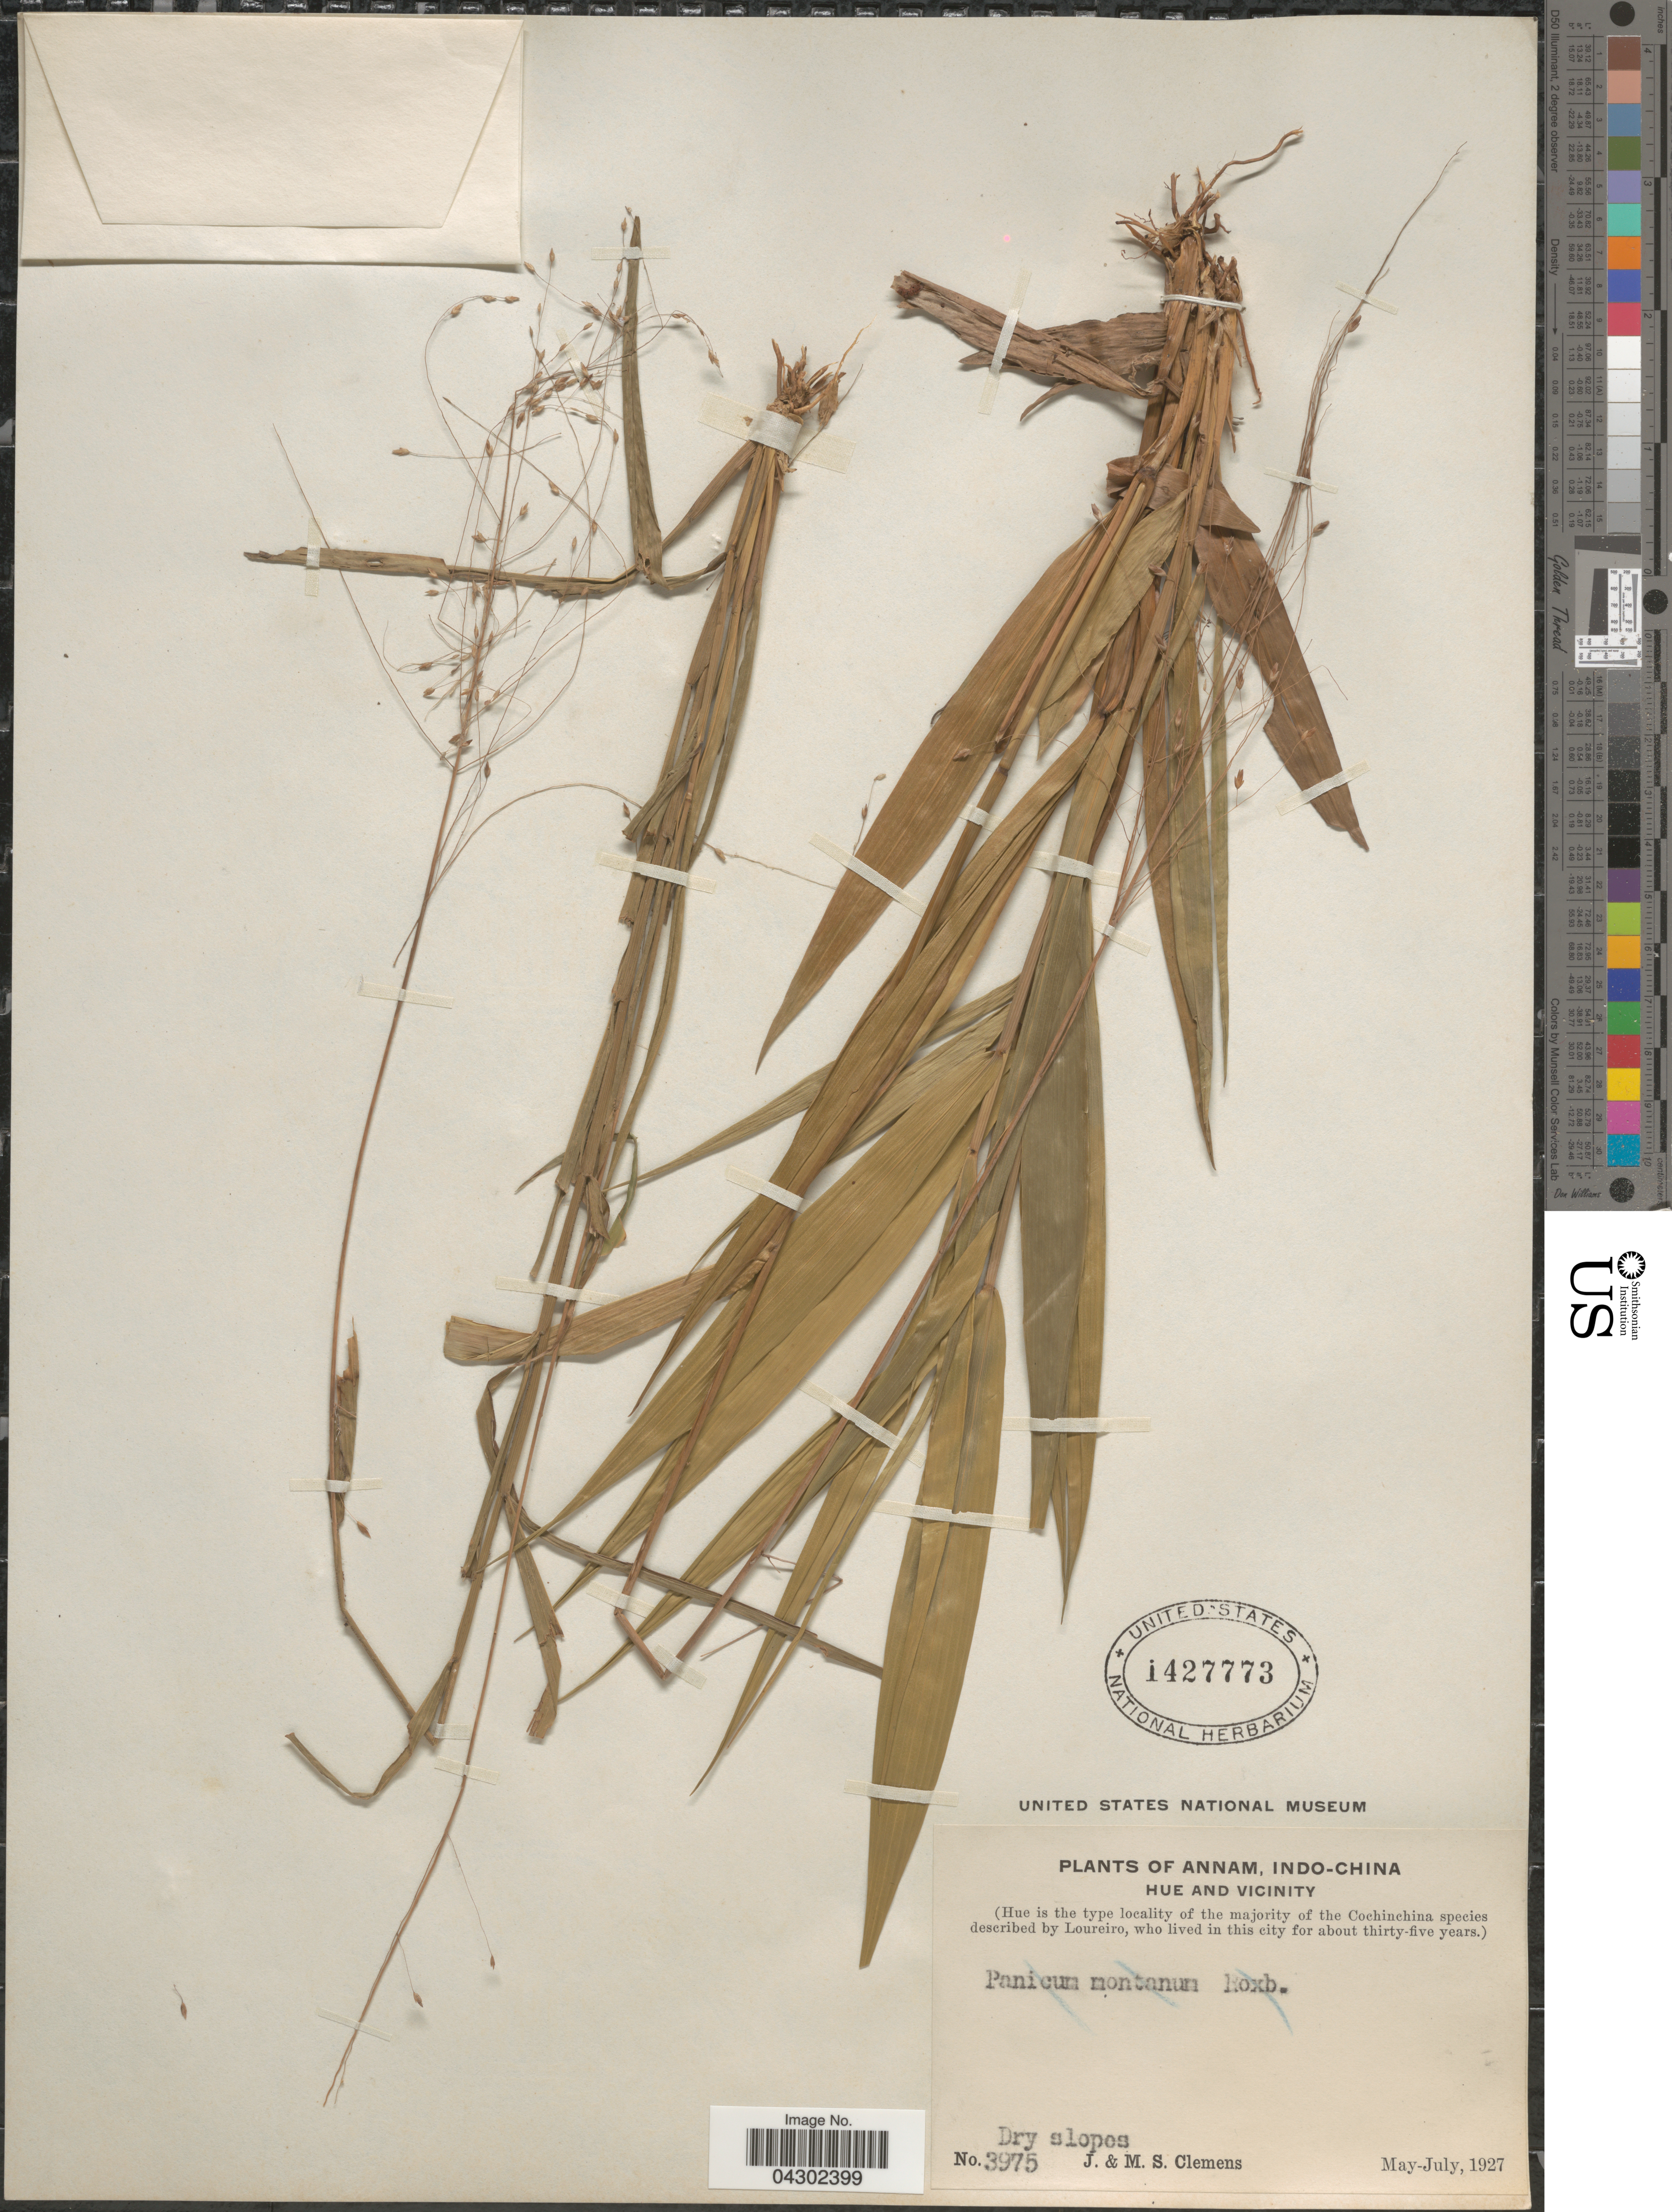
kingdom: Plantae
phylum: Tracheophyta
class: Liliopsida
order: Poales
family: Poaceae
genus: Panicum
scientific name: Panicum sp.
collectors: J. Clemens & M. S. Clemens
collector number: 3975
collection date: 1927-05/1927-07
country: Vietnam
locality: Annam, Indo-China. Hue and Vicinity. (Hue is the type locality of the majority of the Cochinchina). Dry slopes.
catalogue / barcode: US 1427773